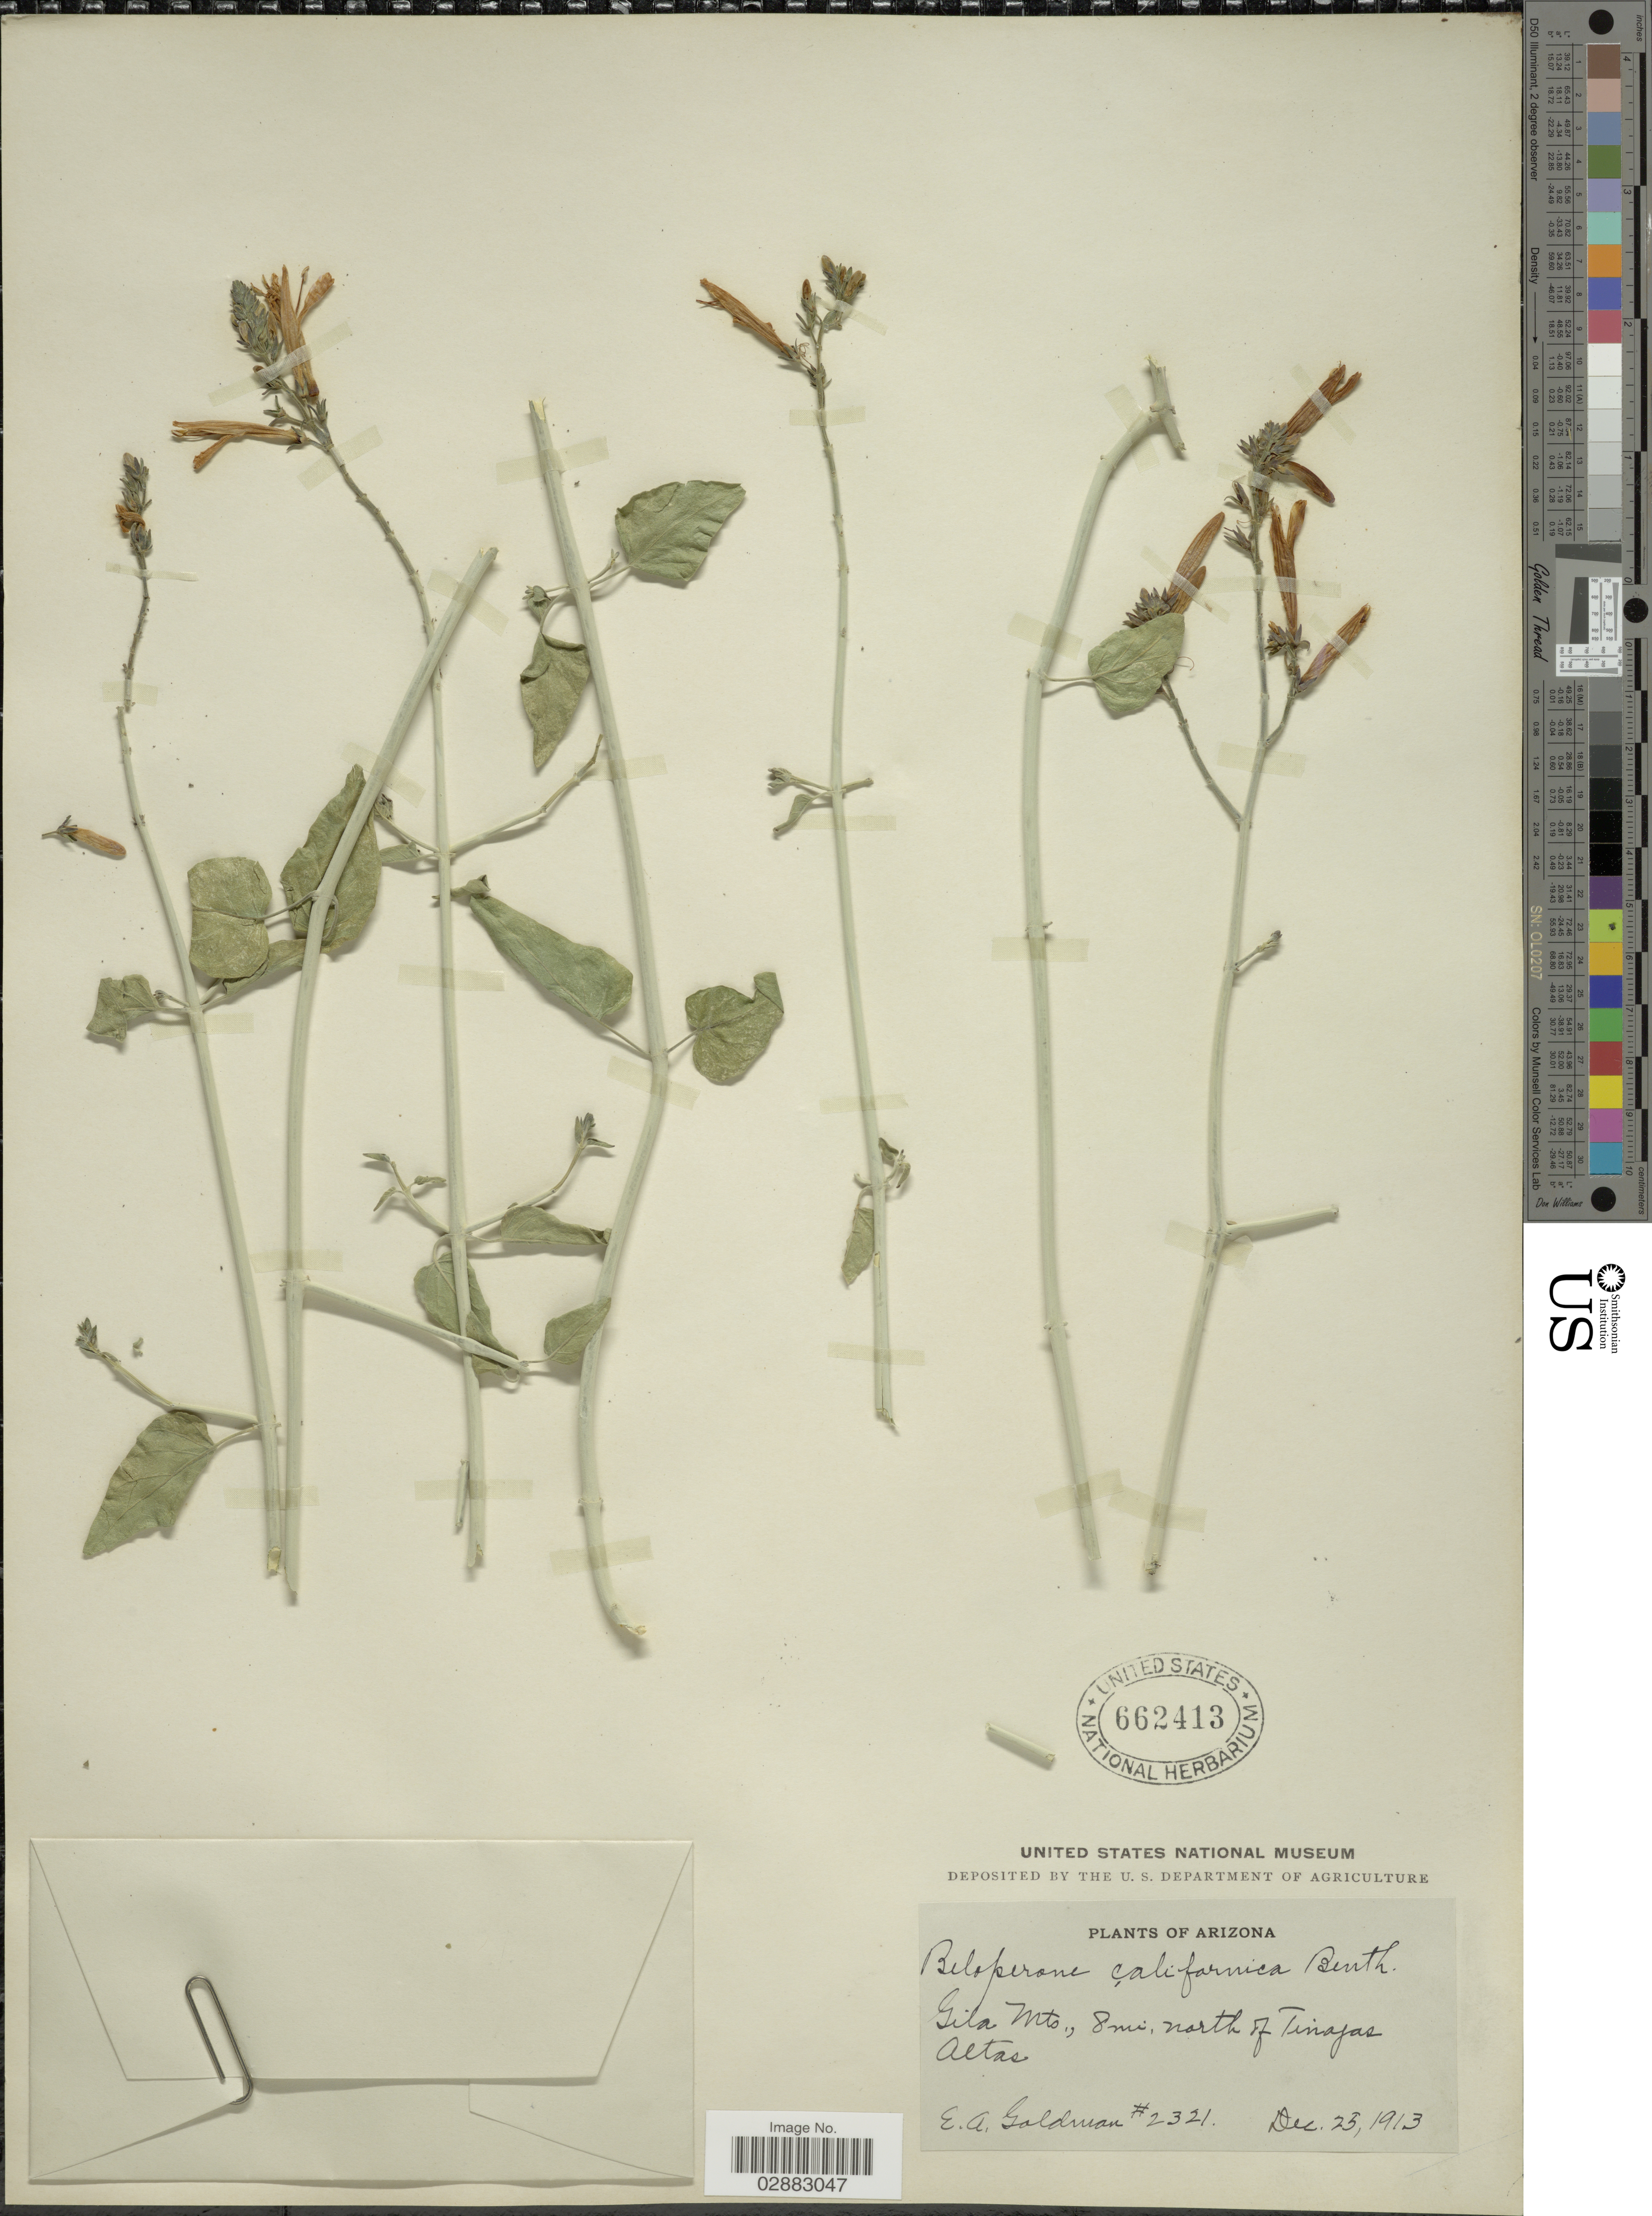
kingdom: Plantae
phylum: Tracheophyta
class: Magnoliopsida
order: Lamiales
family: Acanthaceae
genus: Beloperone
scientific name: Beloperone californica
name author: Benth.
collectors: E. A. Goldman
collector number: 2321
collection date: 1913-12-23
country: United States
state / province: Arizona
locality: Gila Mts., 8 mi. north of Tinajas Altas.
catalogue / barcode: US 662413